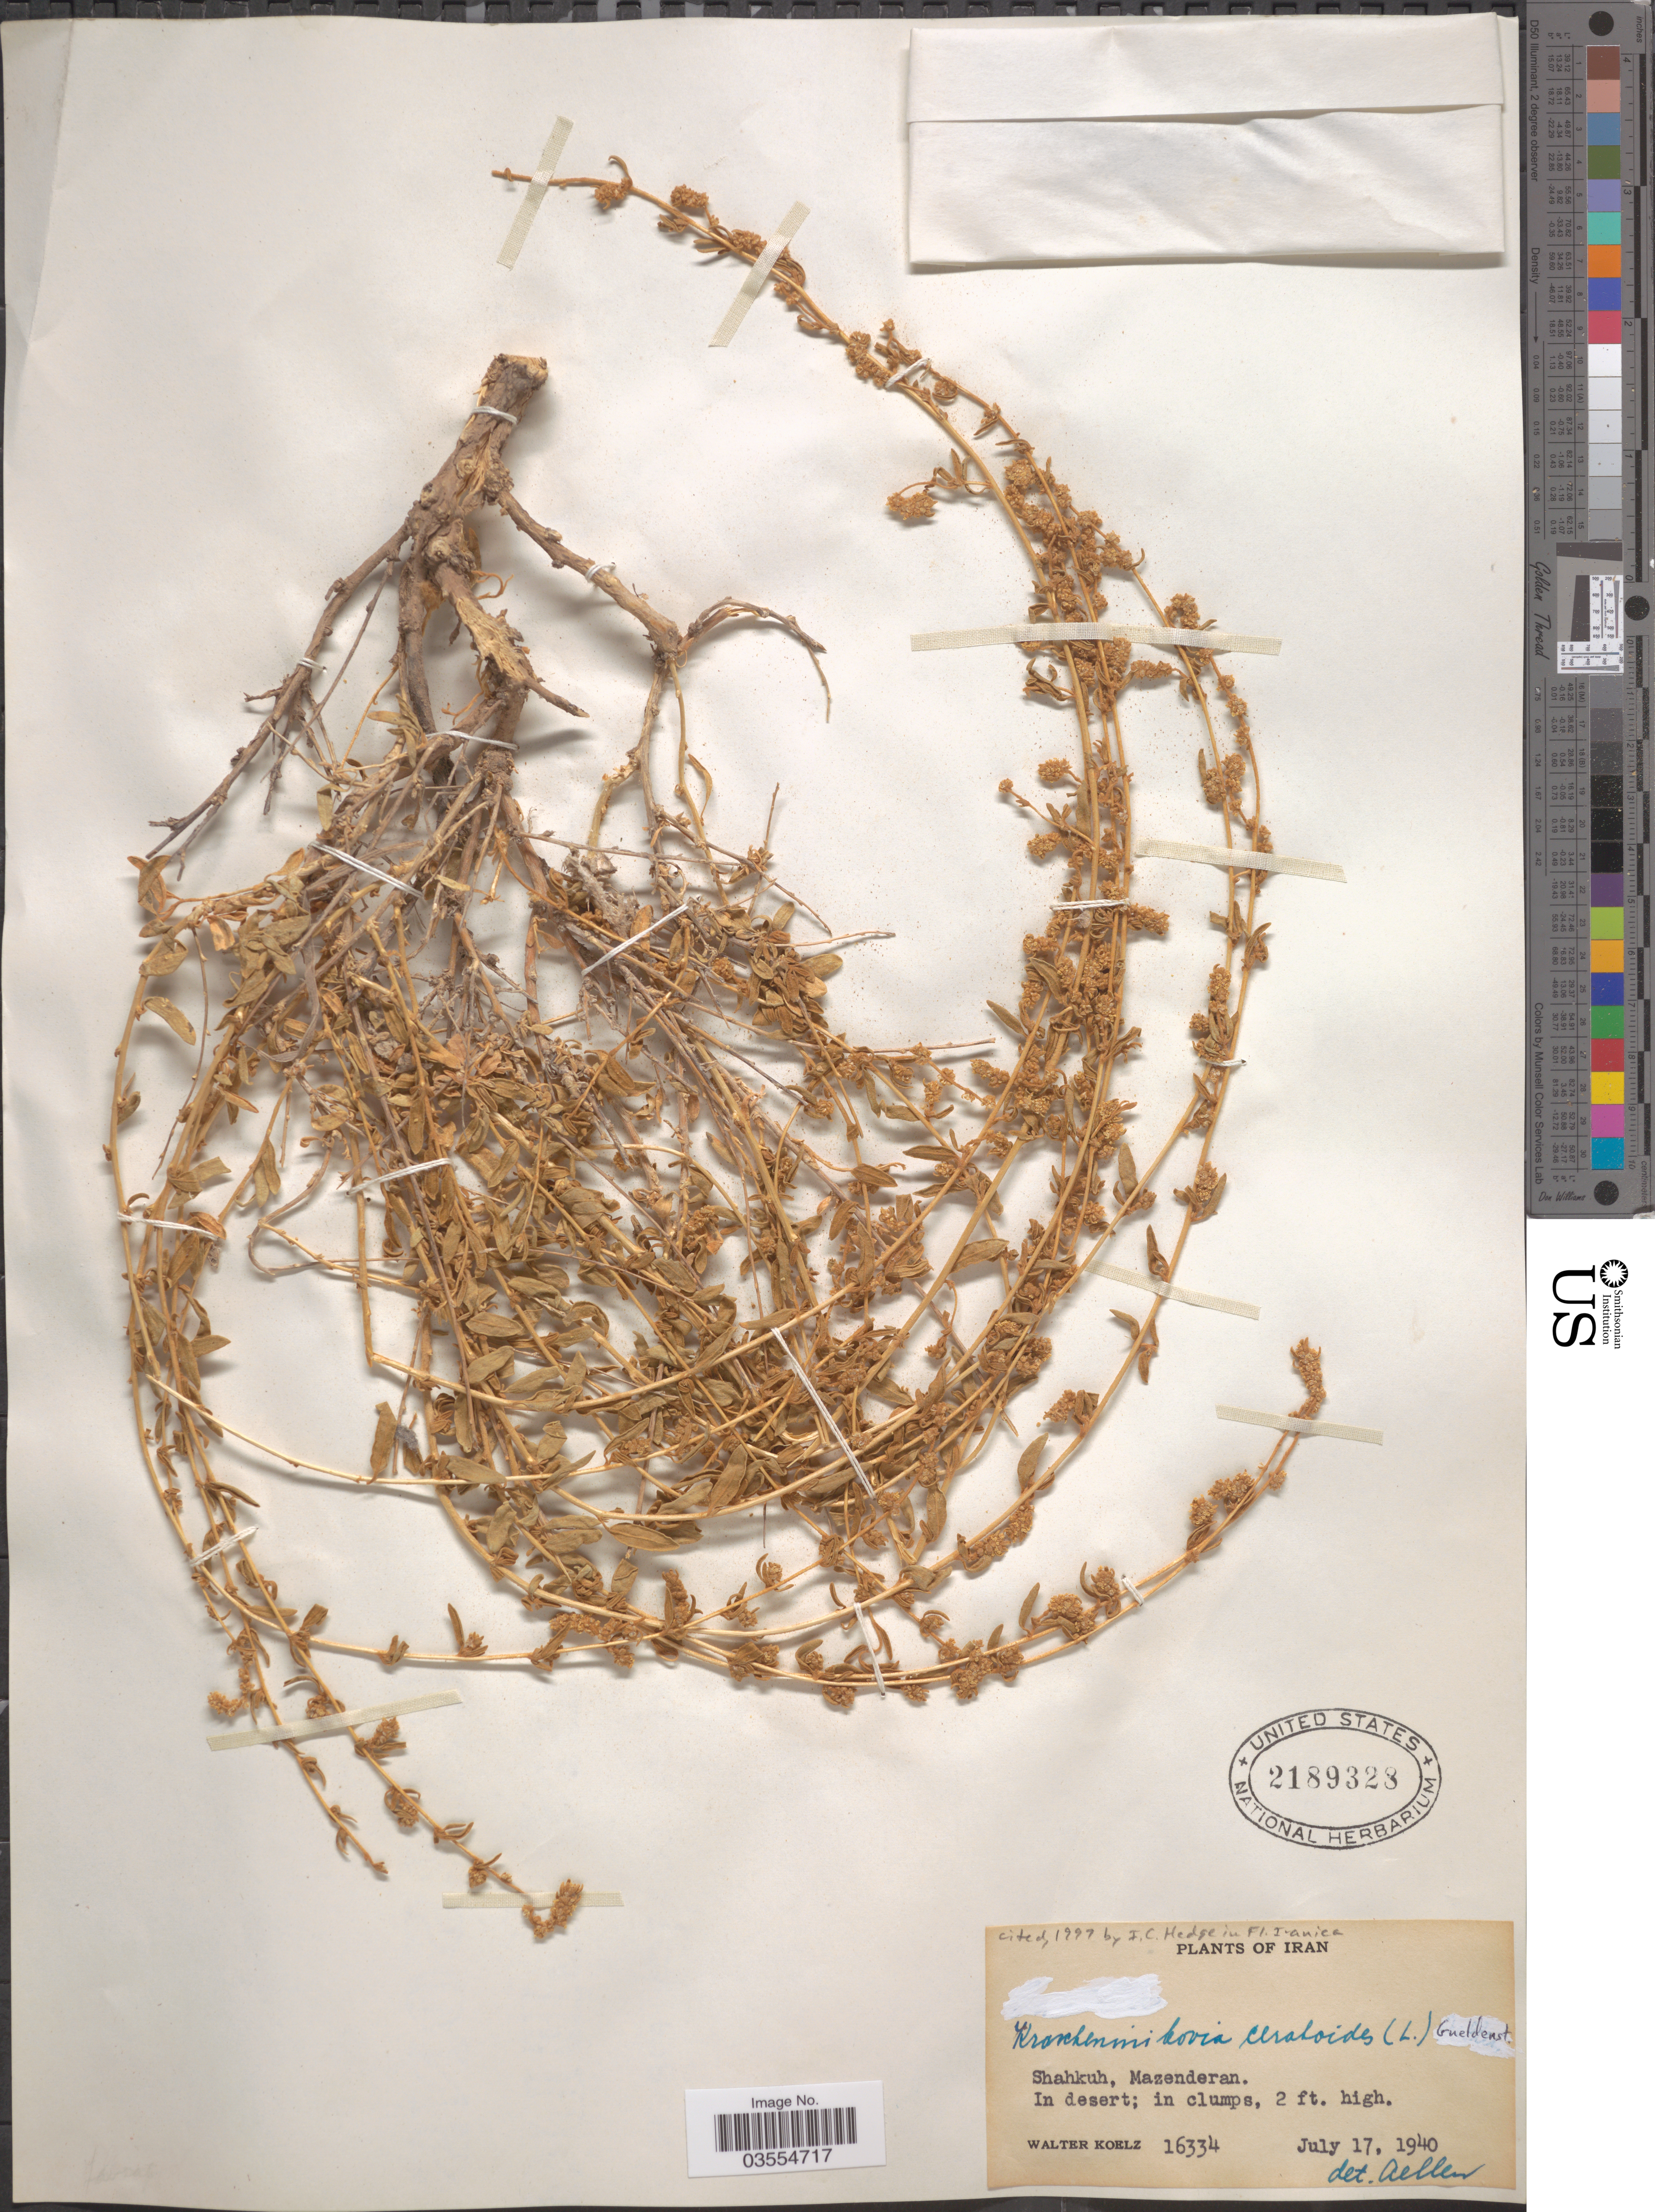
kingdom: Plantae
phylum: Tracheophyta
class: Magnoliopsida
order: Caryophyllales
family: Amaranthaceae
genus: Krascheninnikovia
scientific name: Krascheninnikovia ceratoides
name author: (L.) Gueldenst.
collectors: W. N. Koelz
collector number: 16334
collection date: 1940-07-17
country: Iran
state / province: Mazandaran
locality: Shahkuh, Mazenderan.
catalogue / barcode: US 2189328